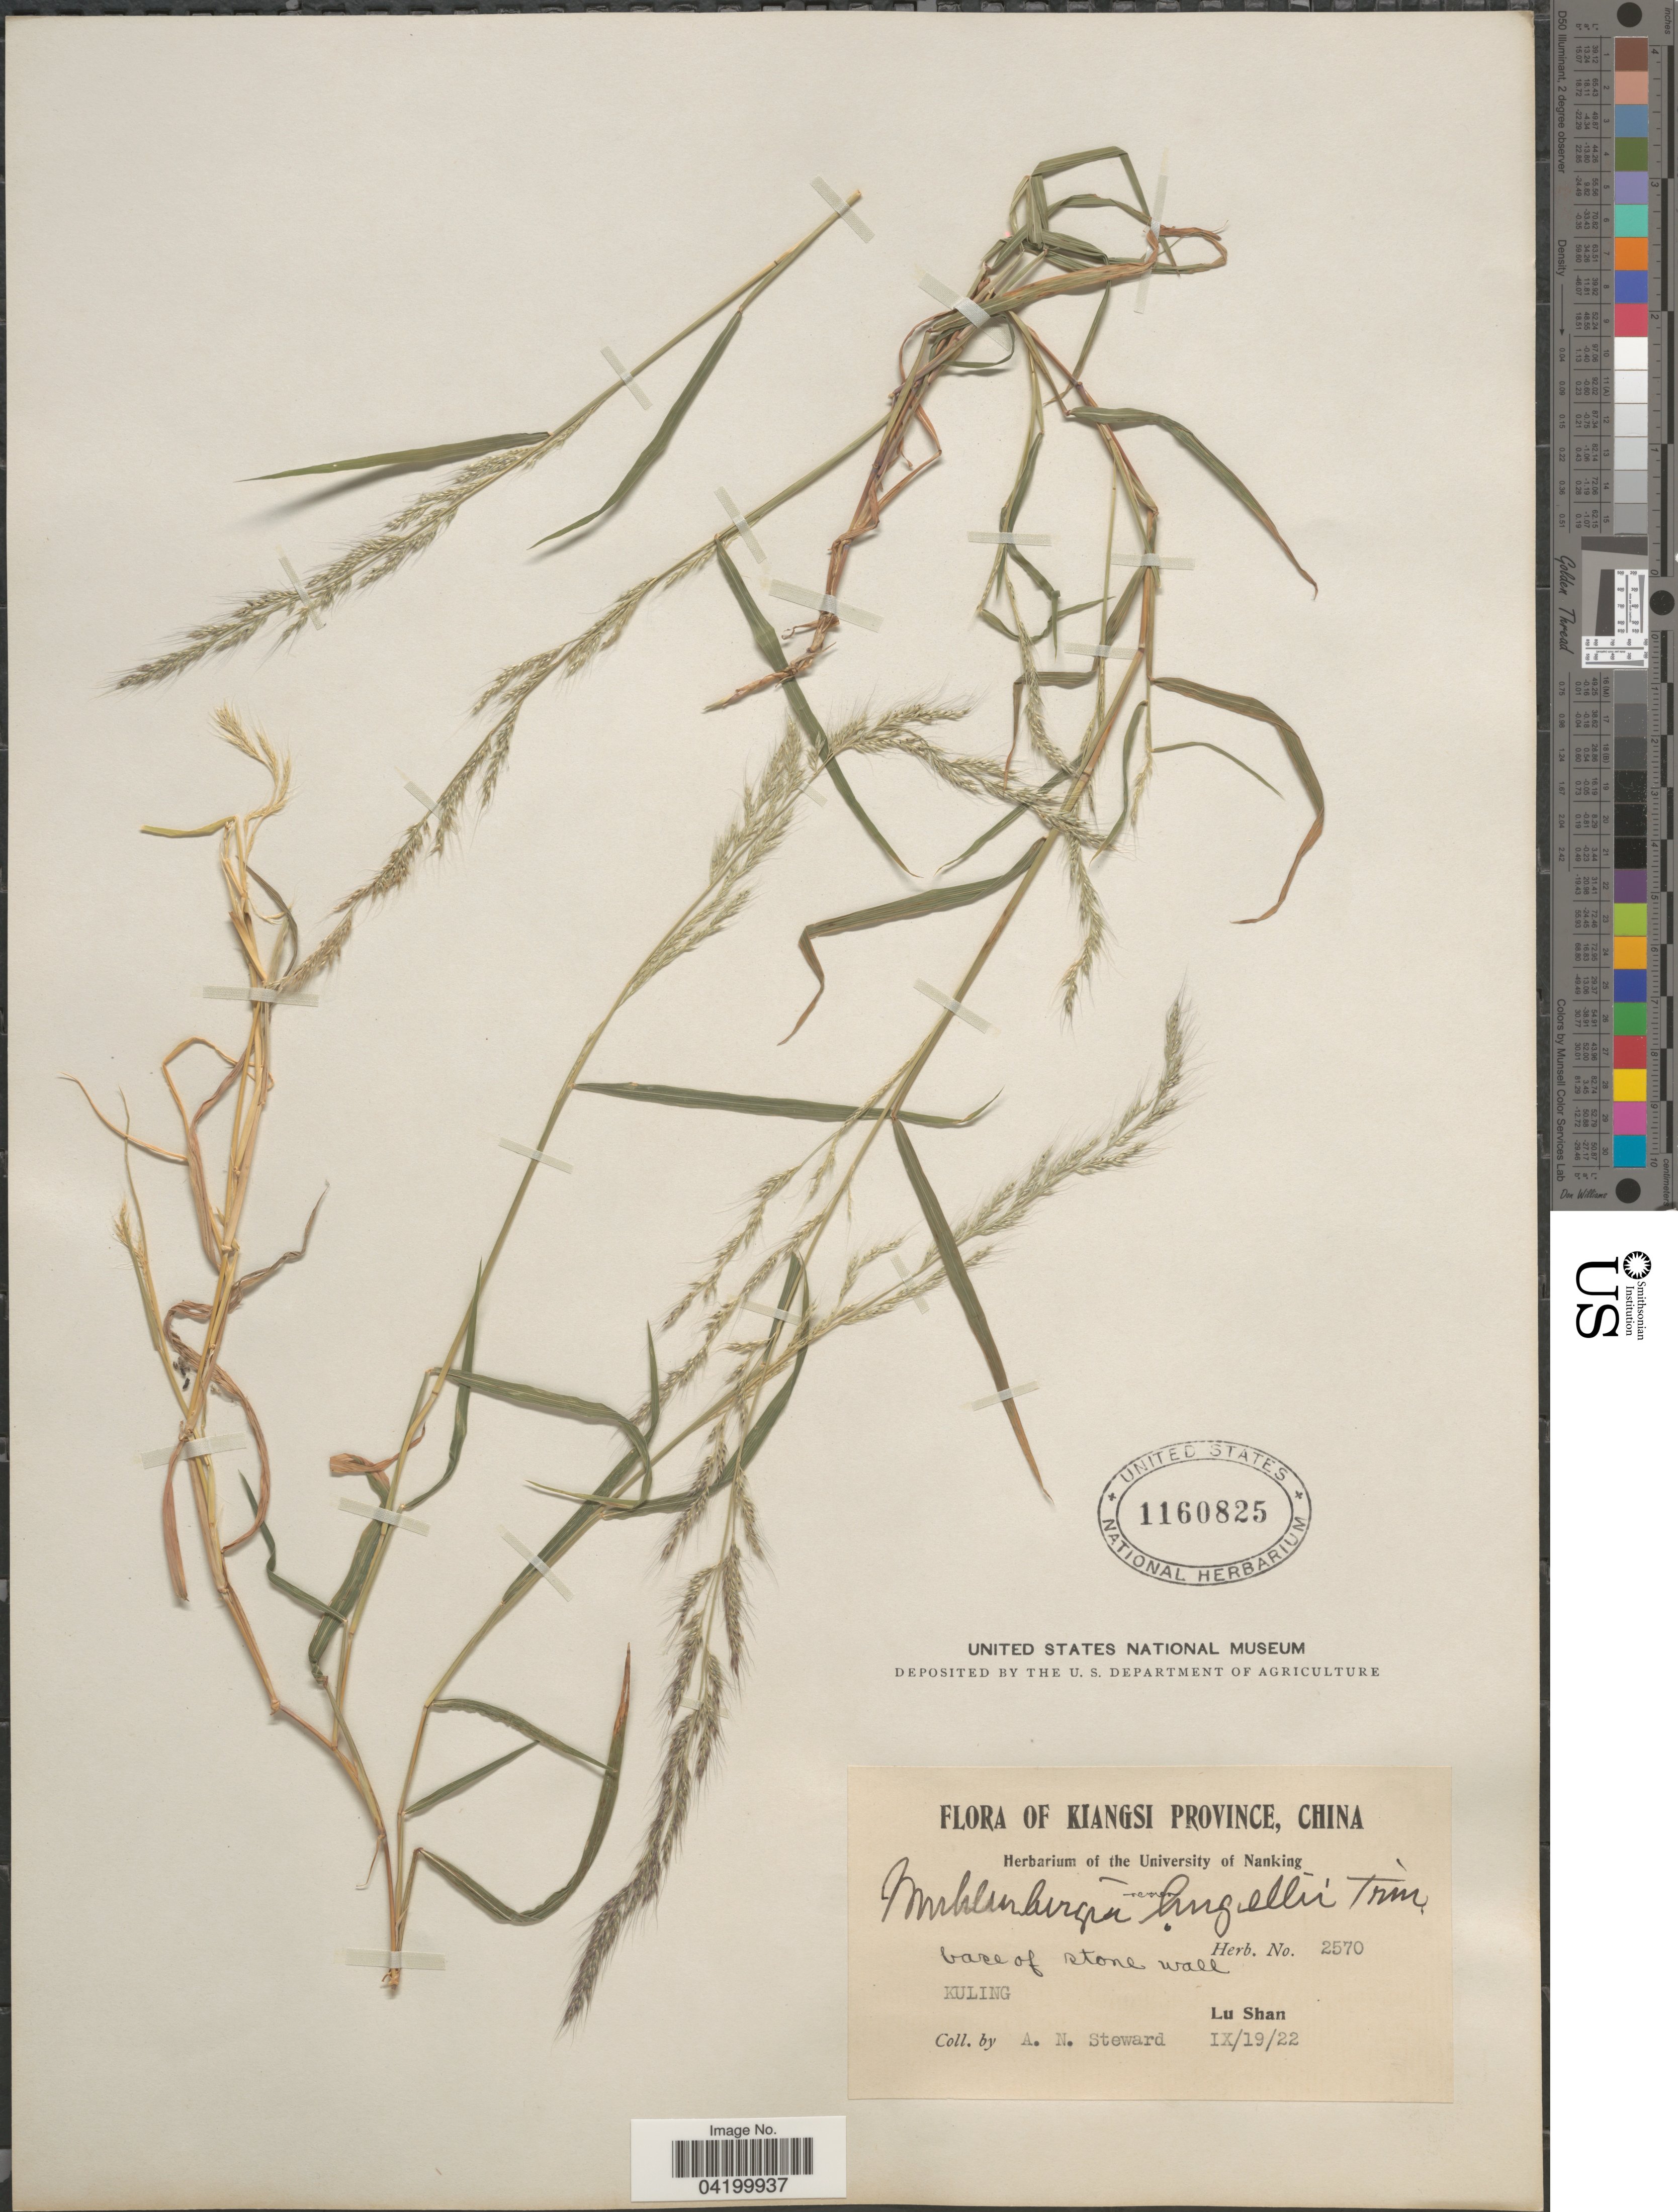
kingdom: Plantae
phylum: Tracheophyta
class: Liliopsida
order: Poales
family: Poaceae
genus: Muhlenbergia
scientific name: Muhlenbergia japonica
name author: Steud.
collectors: A. N. Steward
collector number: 2570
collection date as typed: Transcribed d/m/y: 19/9/22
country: China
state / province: Jiangxi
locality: Kiangsi Province. Base of stone wall. Kuling. Lu Shan.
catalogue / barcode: US 1160825